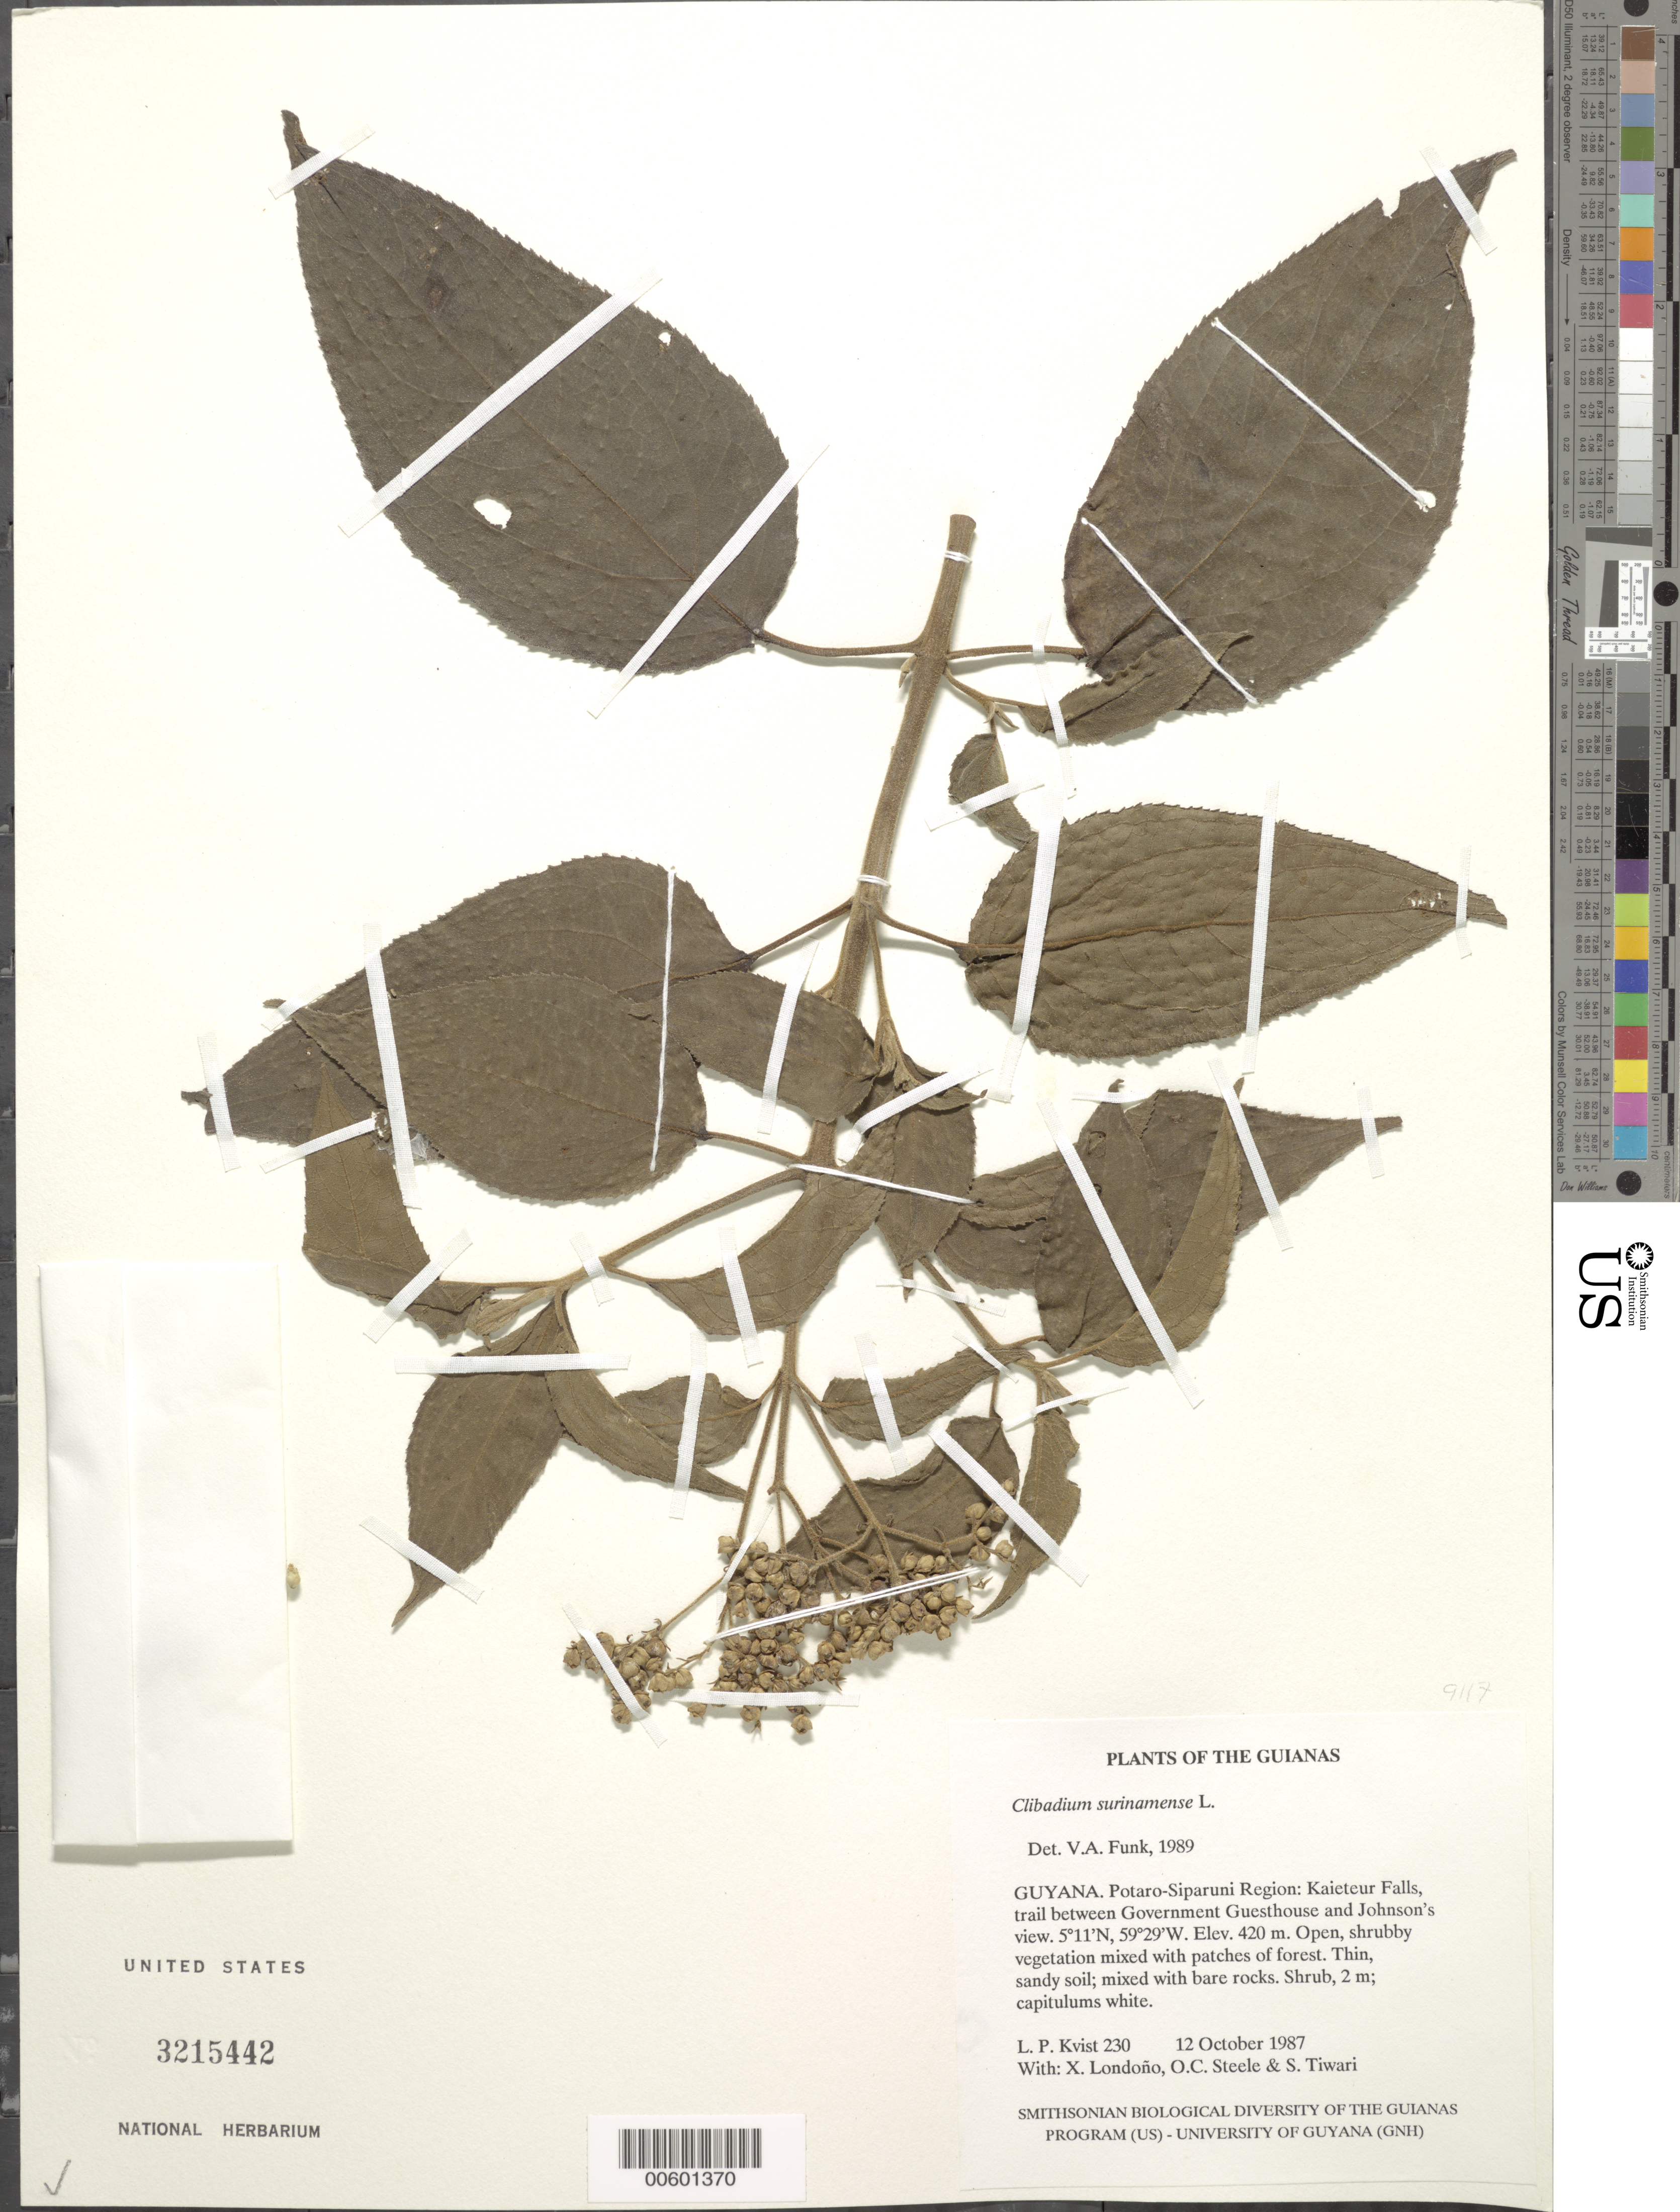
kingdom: Plantae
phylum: Tracheophyta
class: Magnoliopsida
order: Asterales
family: Asteraceae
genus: Clibadium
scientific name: Clibadium surinamense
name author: L.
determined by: Funk, Vicki A., (BOT), Smithsonian Institution - National Museum of Natural History (UNITED STATES)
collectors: L. P. Kvist, X. Londoño, O. C. Steele & S. Tiwari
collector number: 230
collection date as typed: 12 October 1987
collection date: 1987-10-12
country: Guyana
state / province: Potaro-Siparuni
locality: Kaieteur Falls, trail between Government Guesthouse and Johnson's view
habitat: Open, shrubby vegetation mixed with patches of forest. Thin, sandy soil; mixed with bare rocks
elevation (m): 420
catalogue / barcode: US 3215442